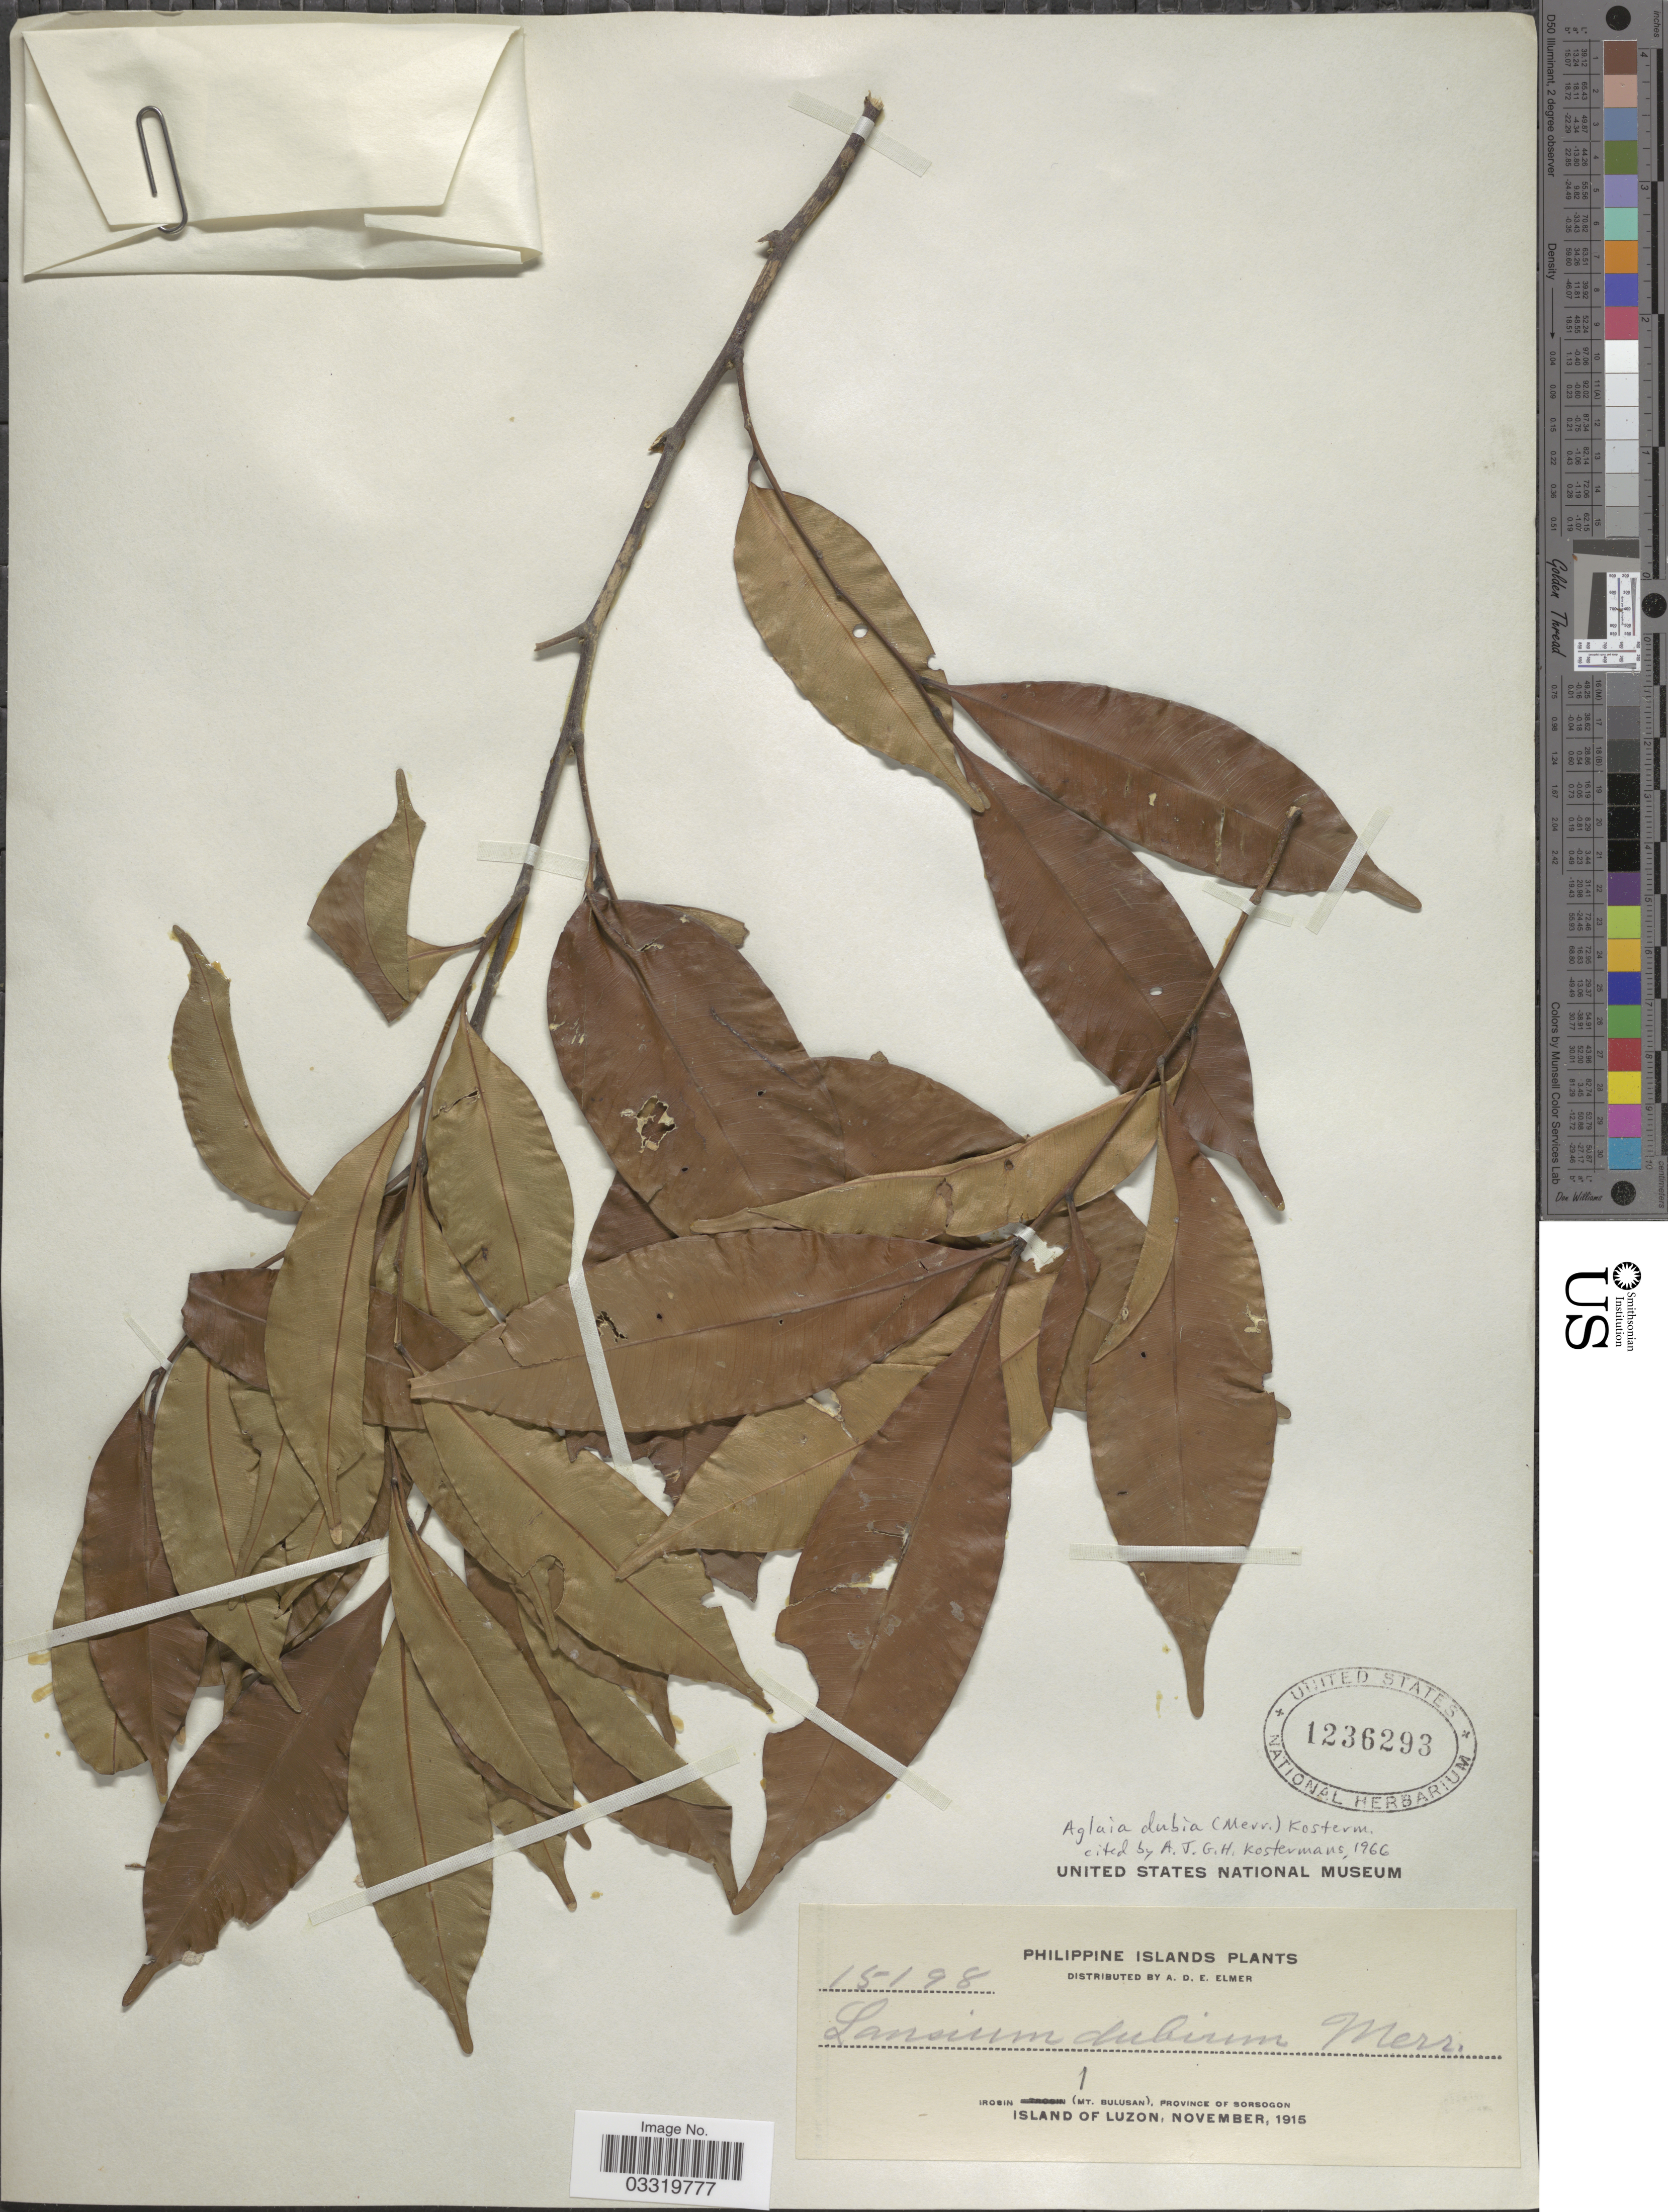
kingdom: Plantae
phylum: Tracheophyta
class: Magnoliopsida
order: Sapindales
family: Meliaceae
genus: Reinwardtiodendron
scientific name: Reinwardtiodendron humile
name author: (Hassk.) Mabb.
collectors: A. D. E. Elmer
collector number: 15198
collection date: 1915-11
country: Philippines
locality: Irosin (Mt. Bulusan), Province of Sorsogon, Island of Luzon.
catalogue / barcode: US 1236293